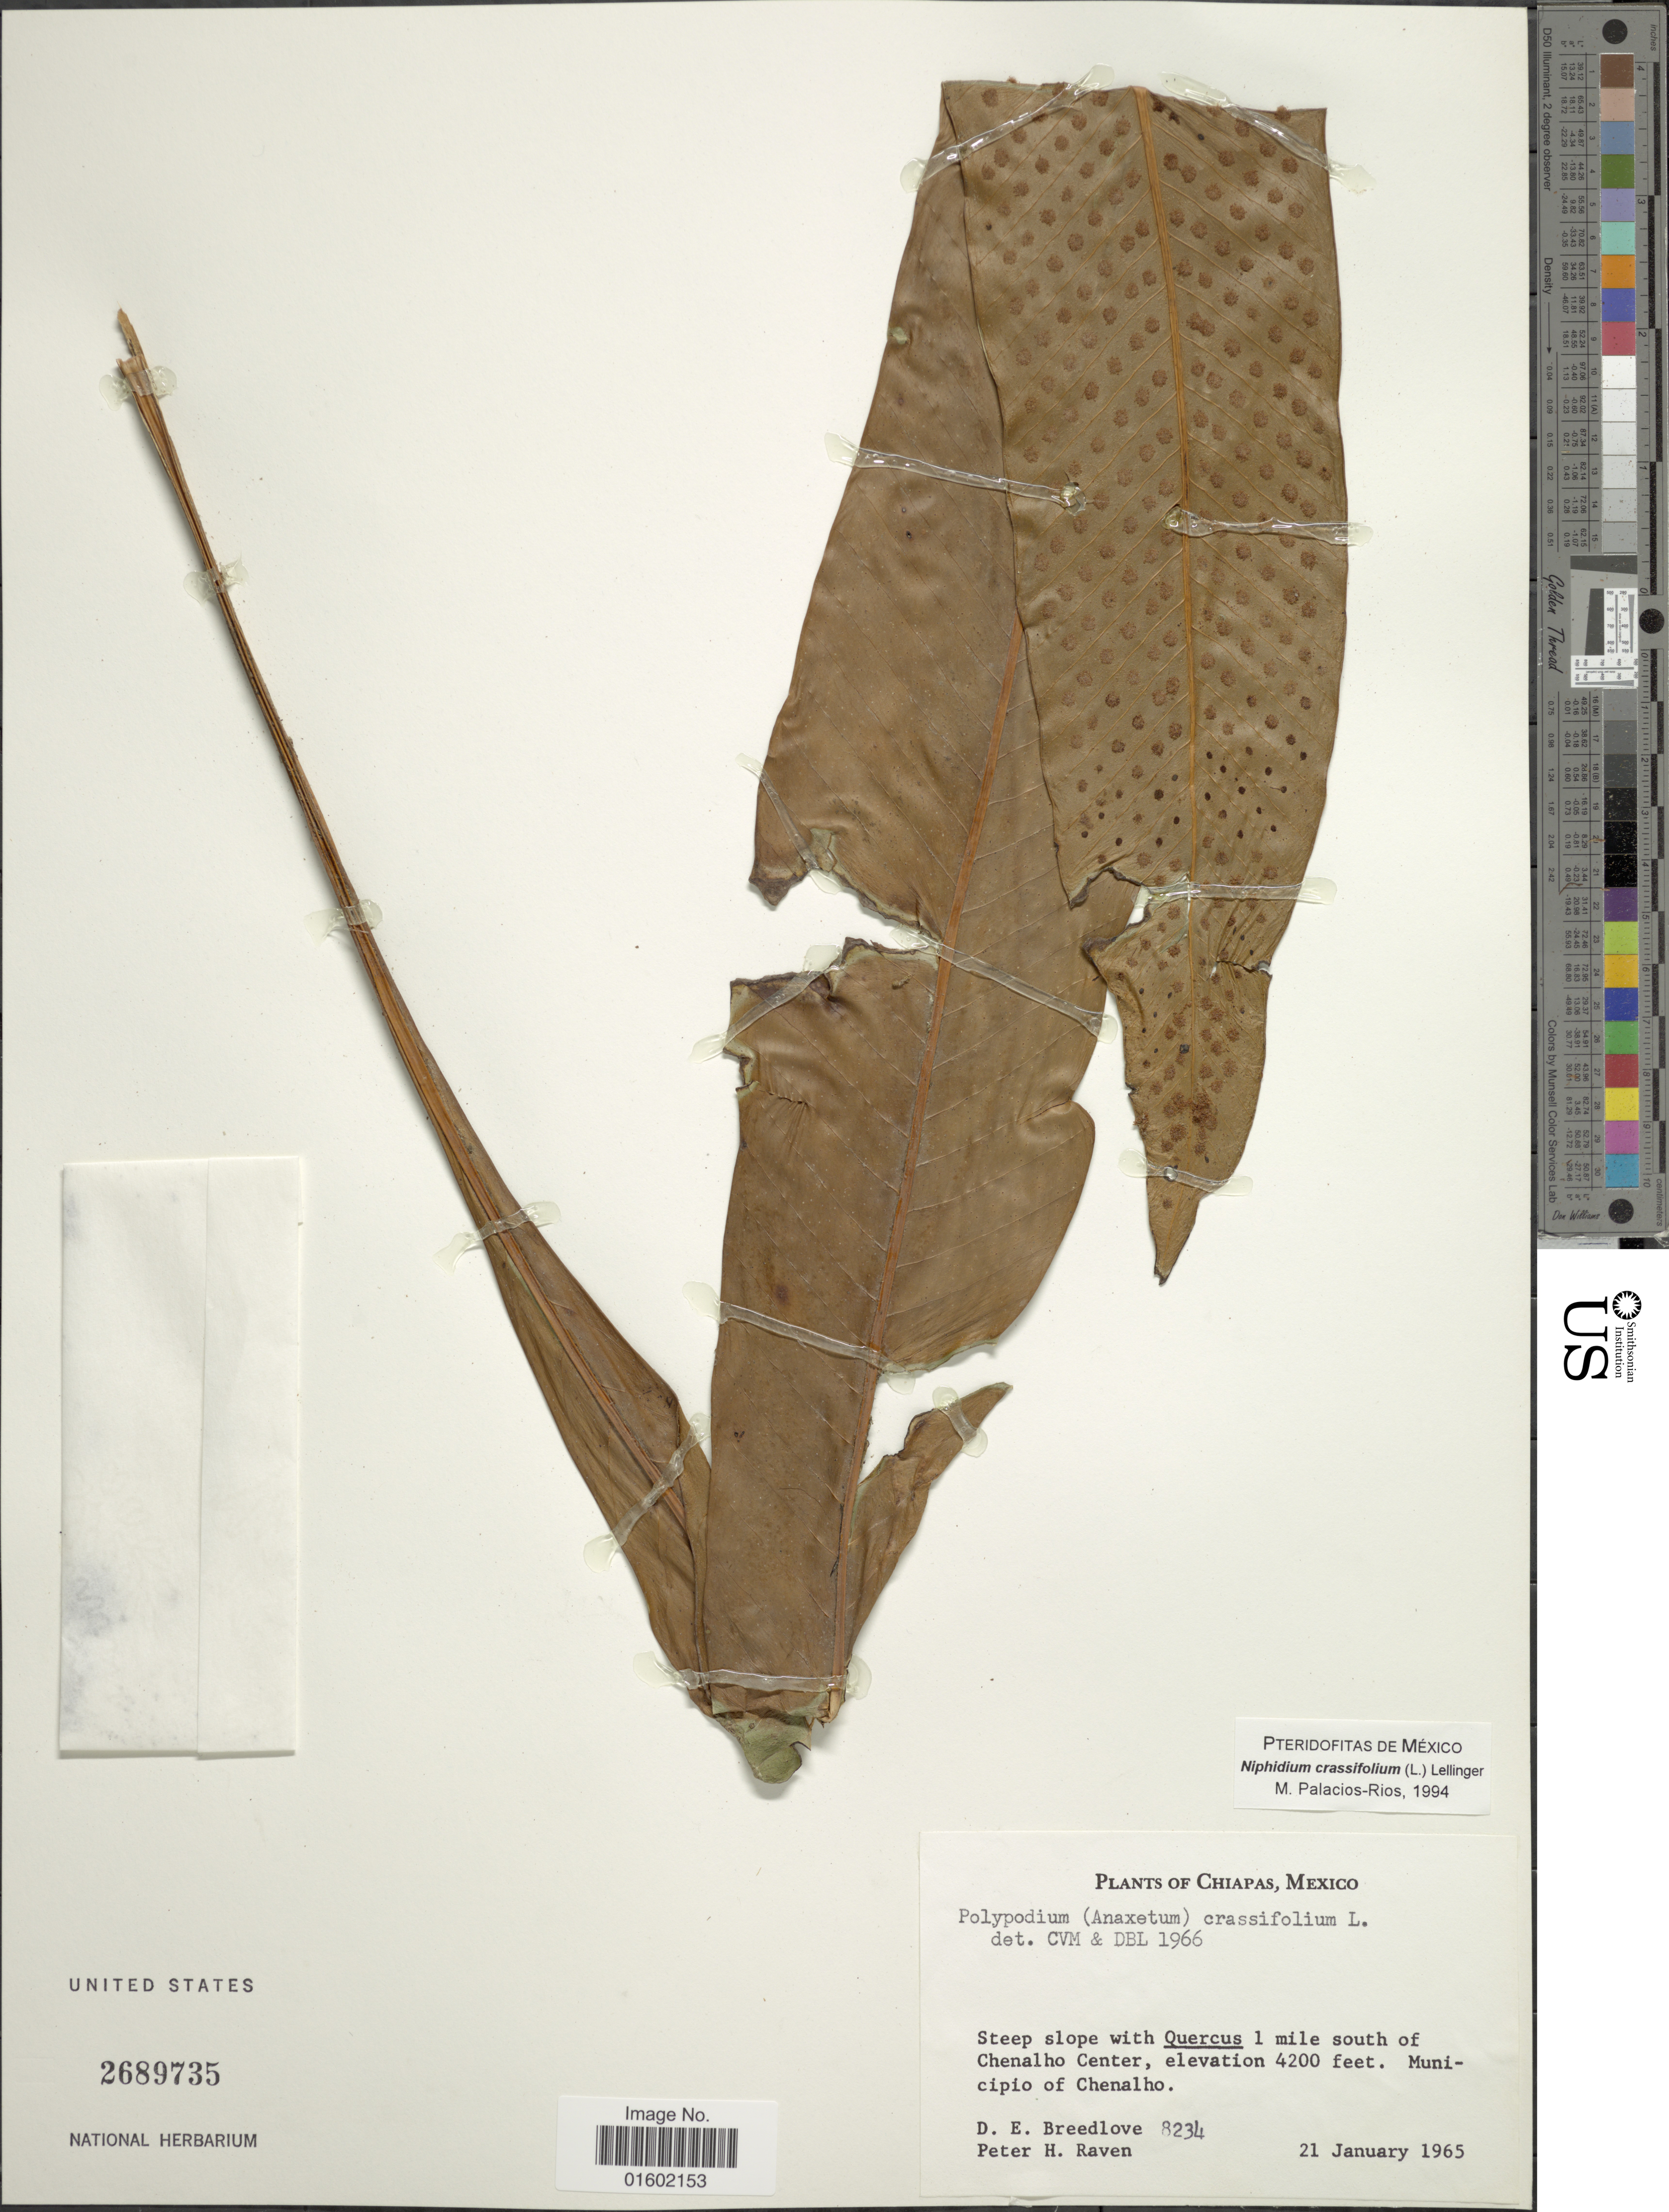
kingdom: Plantae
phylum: Tracheophyta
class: Polypodiopsida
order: Polypodiales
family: Polypodiaceae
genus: Niphidium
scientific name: Niphidium crassifolium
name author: (L.) Lellinger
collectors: D. E. Breedlove & P. Raven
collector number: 8234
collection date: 1965-01-21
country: Mexico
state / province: Chiapas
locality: Steep slope with Quercus 1 mile south of Chenalho Center, Municipio of Chenalho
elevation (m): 1280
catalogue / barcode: US 2689735